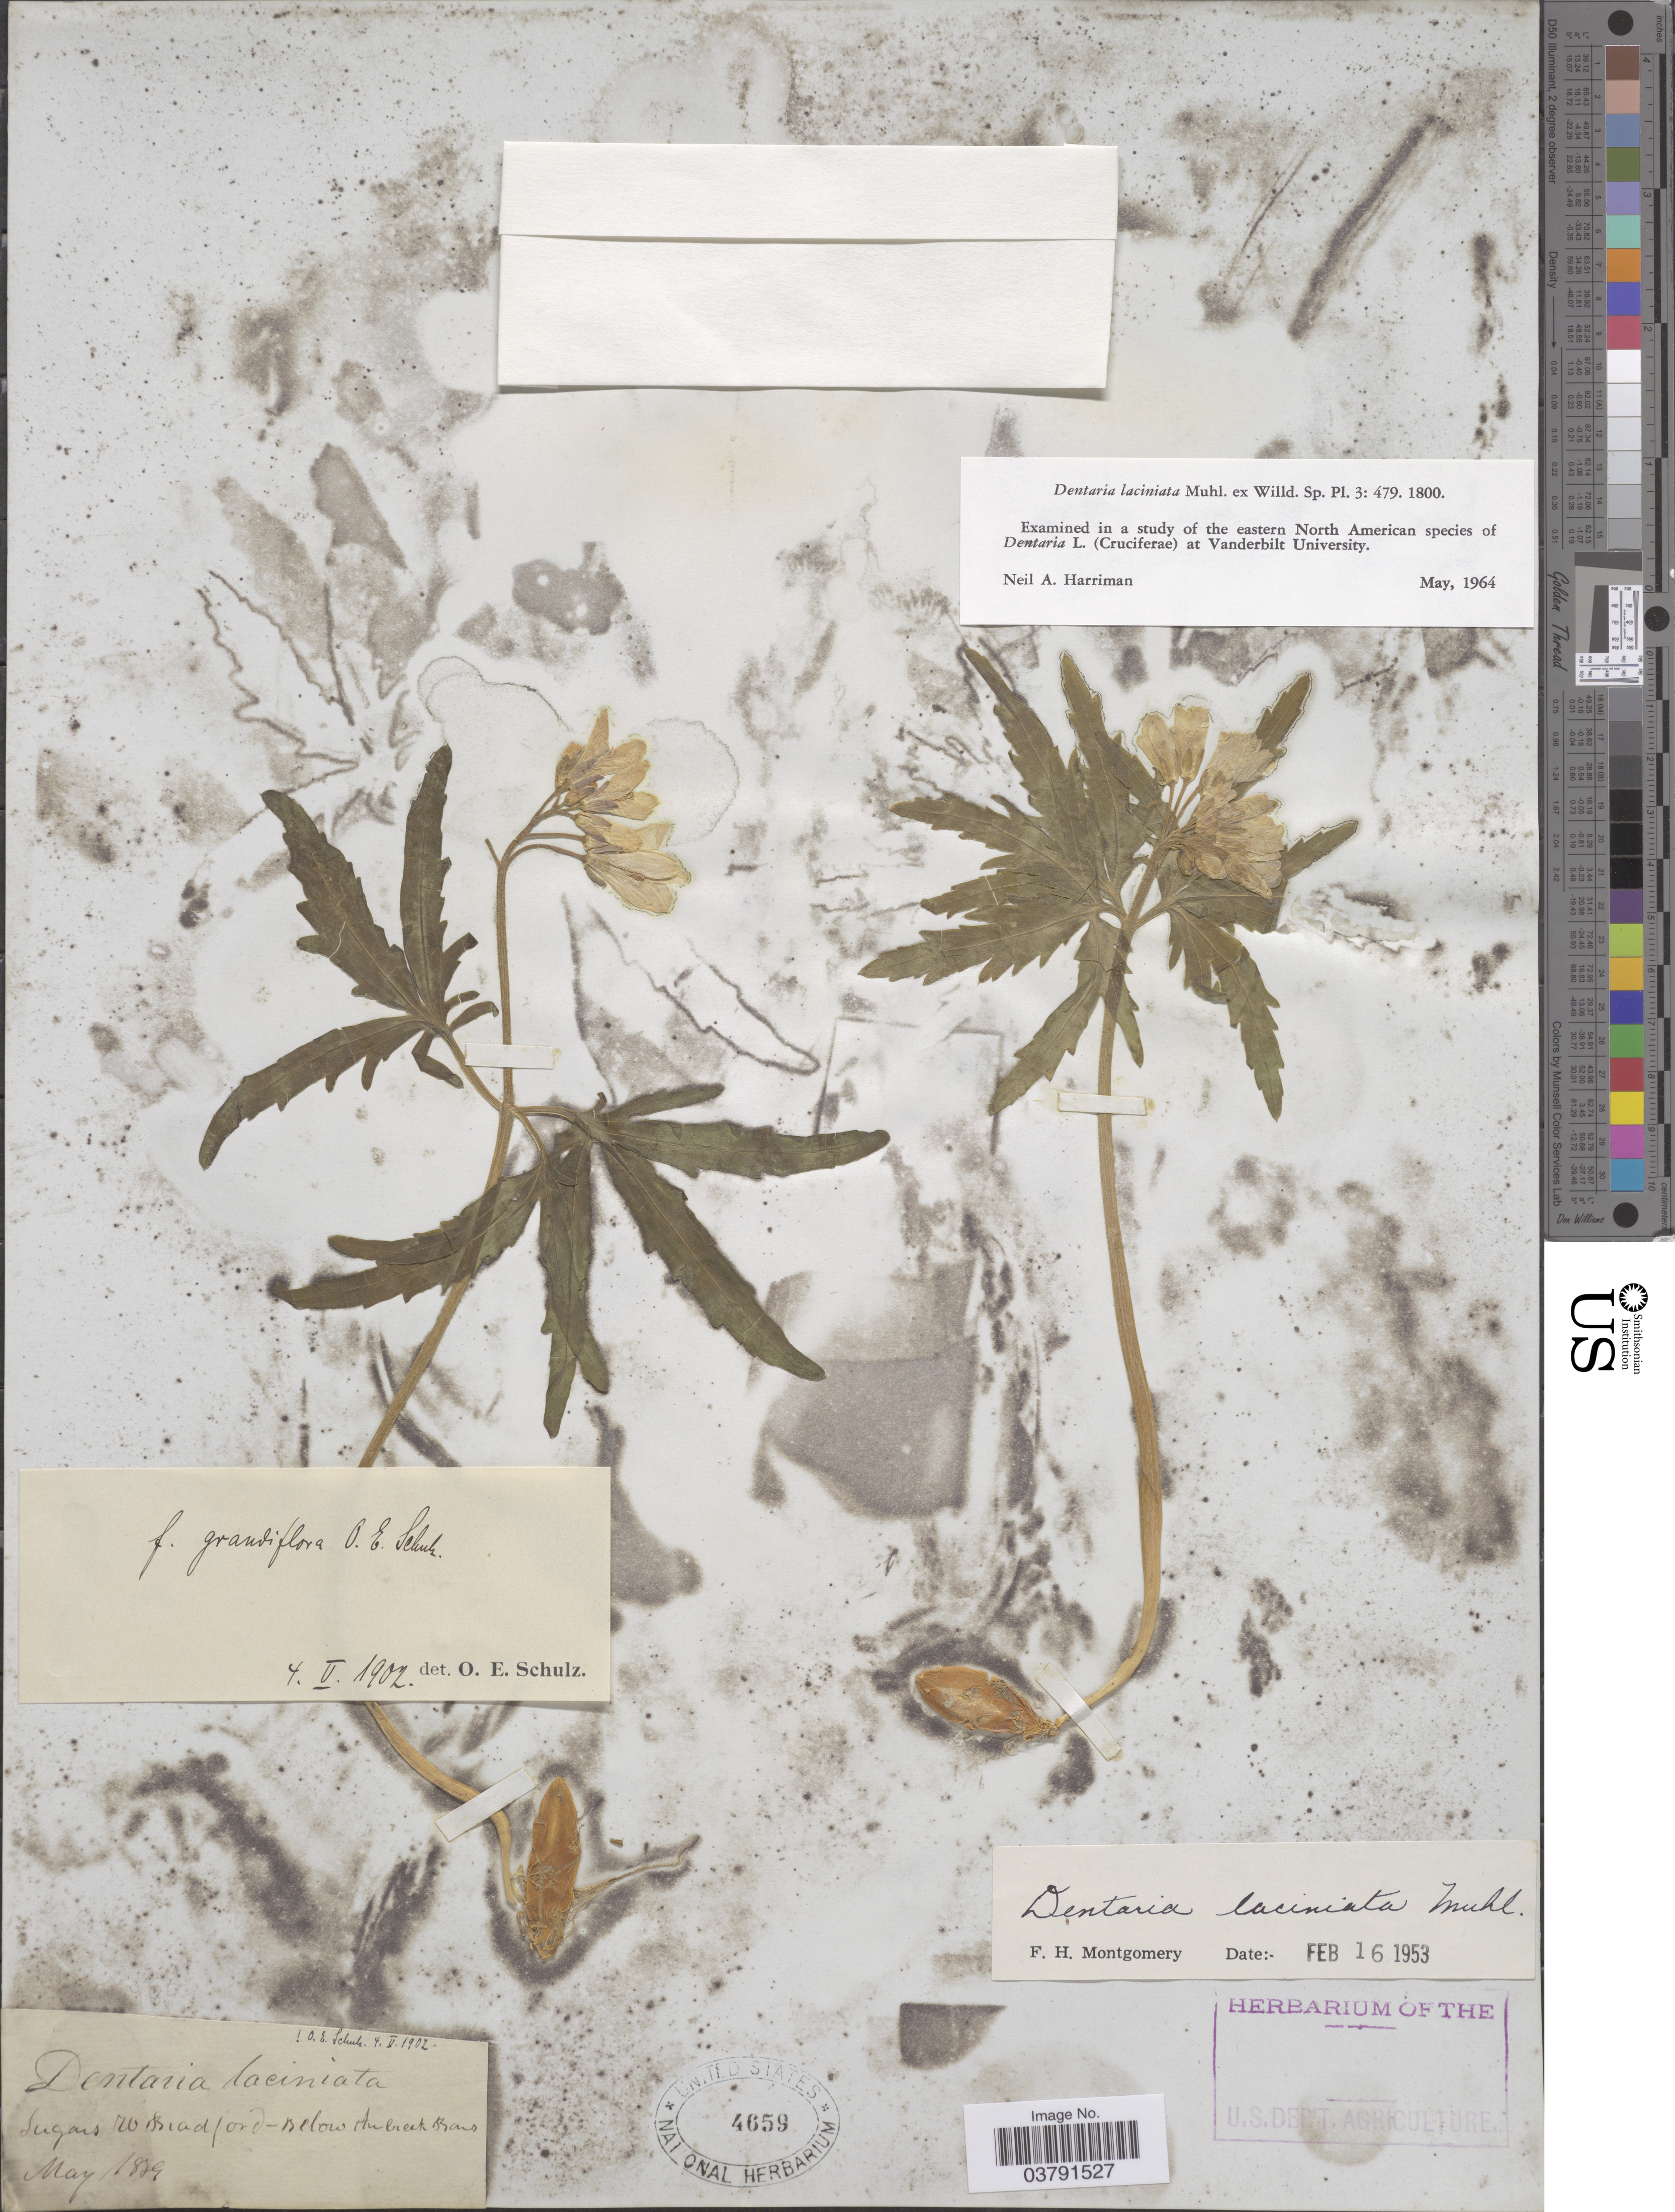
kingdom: Plantae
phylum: Tracheophyta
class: Magnoliopsida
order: Brassicales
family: Brassicaceae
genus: Dentaria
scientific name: Dentaria laciniata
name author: Muhl.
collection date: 1839-05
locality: Below An Creek.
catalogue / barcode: US 4659